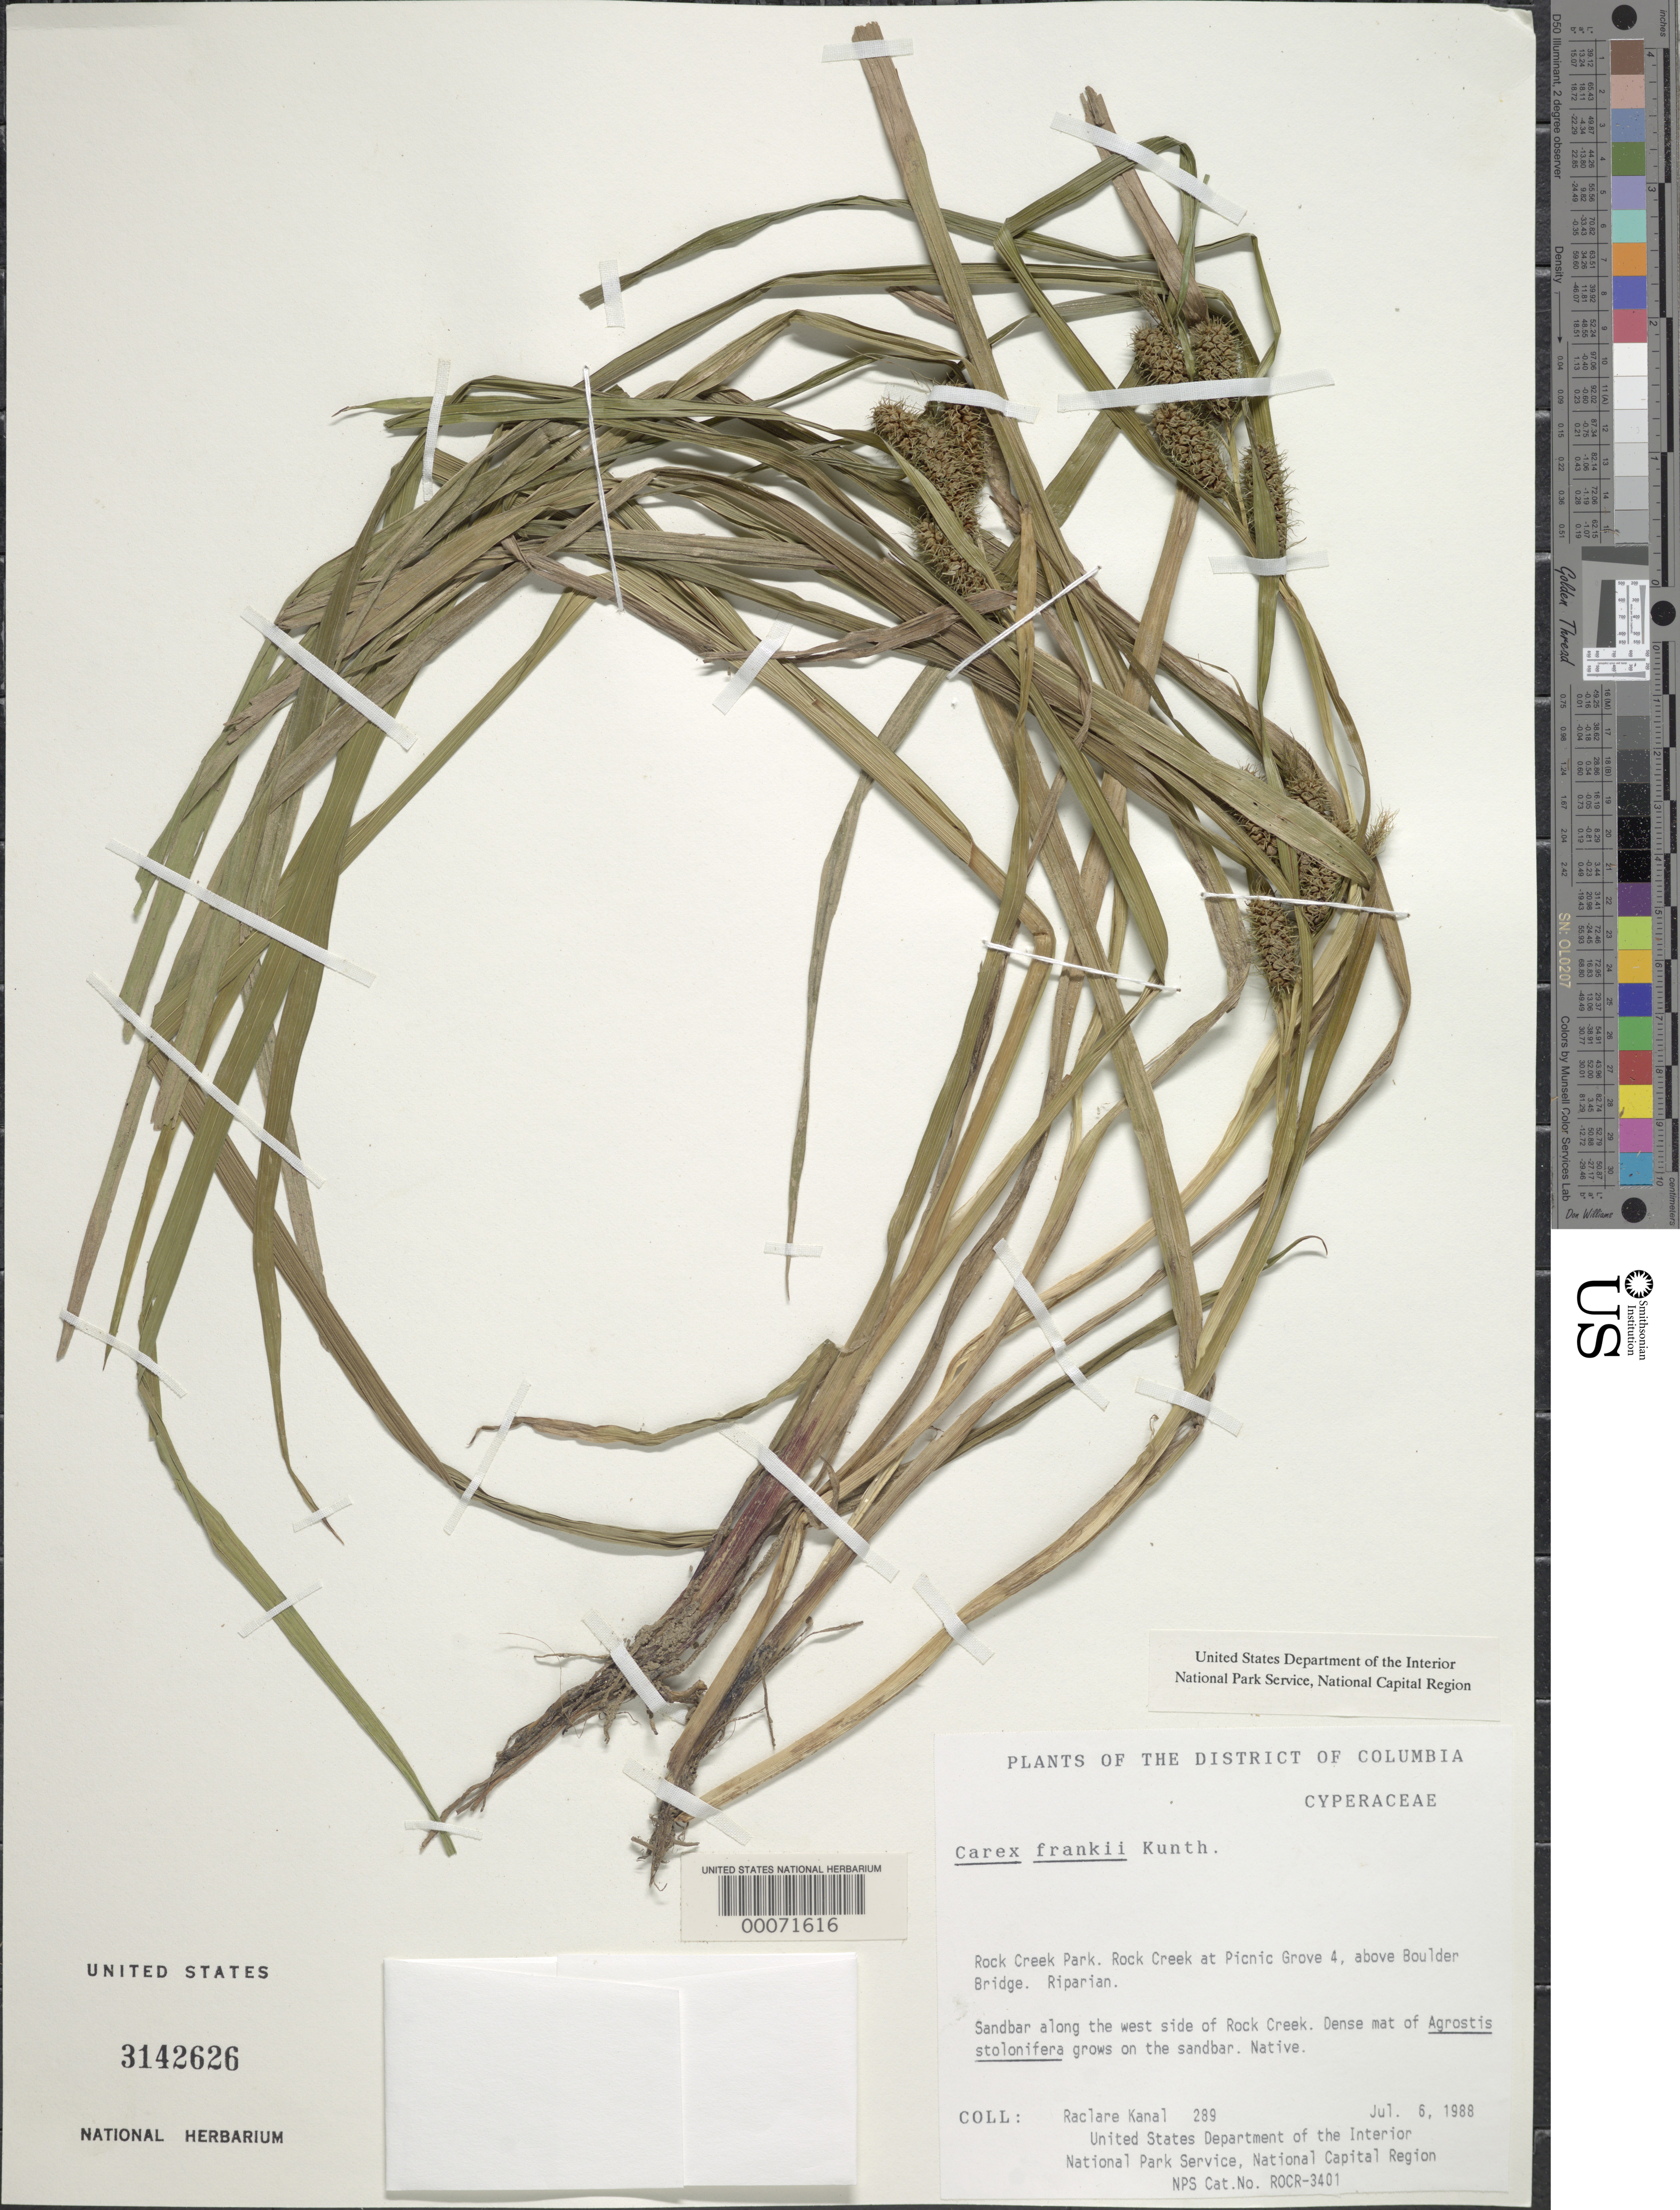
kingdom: Plantae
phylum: Tracheophyta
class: Liliopsida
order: Poales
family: Cyperaceae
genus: Carex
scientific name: Carex frankii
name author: Kunth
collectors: R. Kanal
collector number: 289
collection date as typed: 06 Jul 1988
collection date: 1988-07-06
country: United States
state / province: District of Columbia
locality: Rock Creek Park, Picnic Grove 4 Rock Creek Park & vicinity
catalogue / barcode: US 3142626